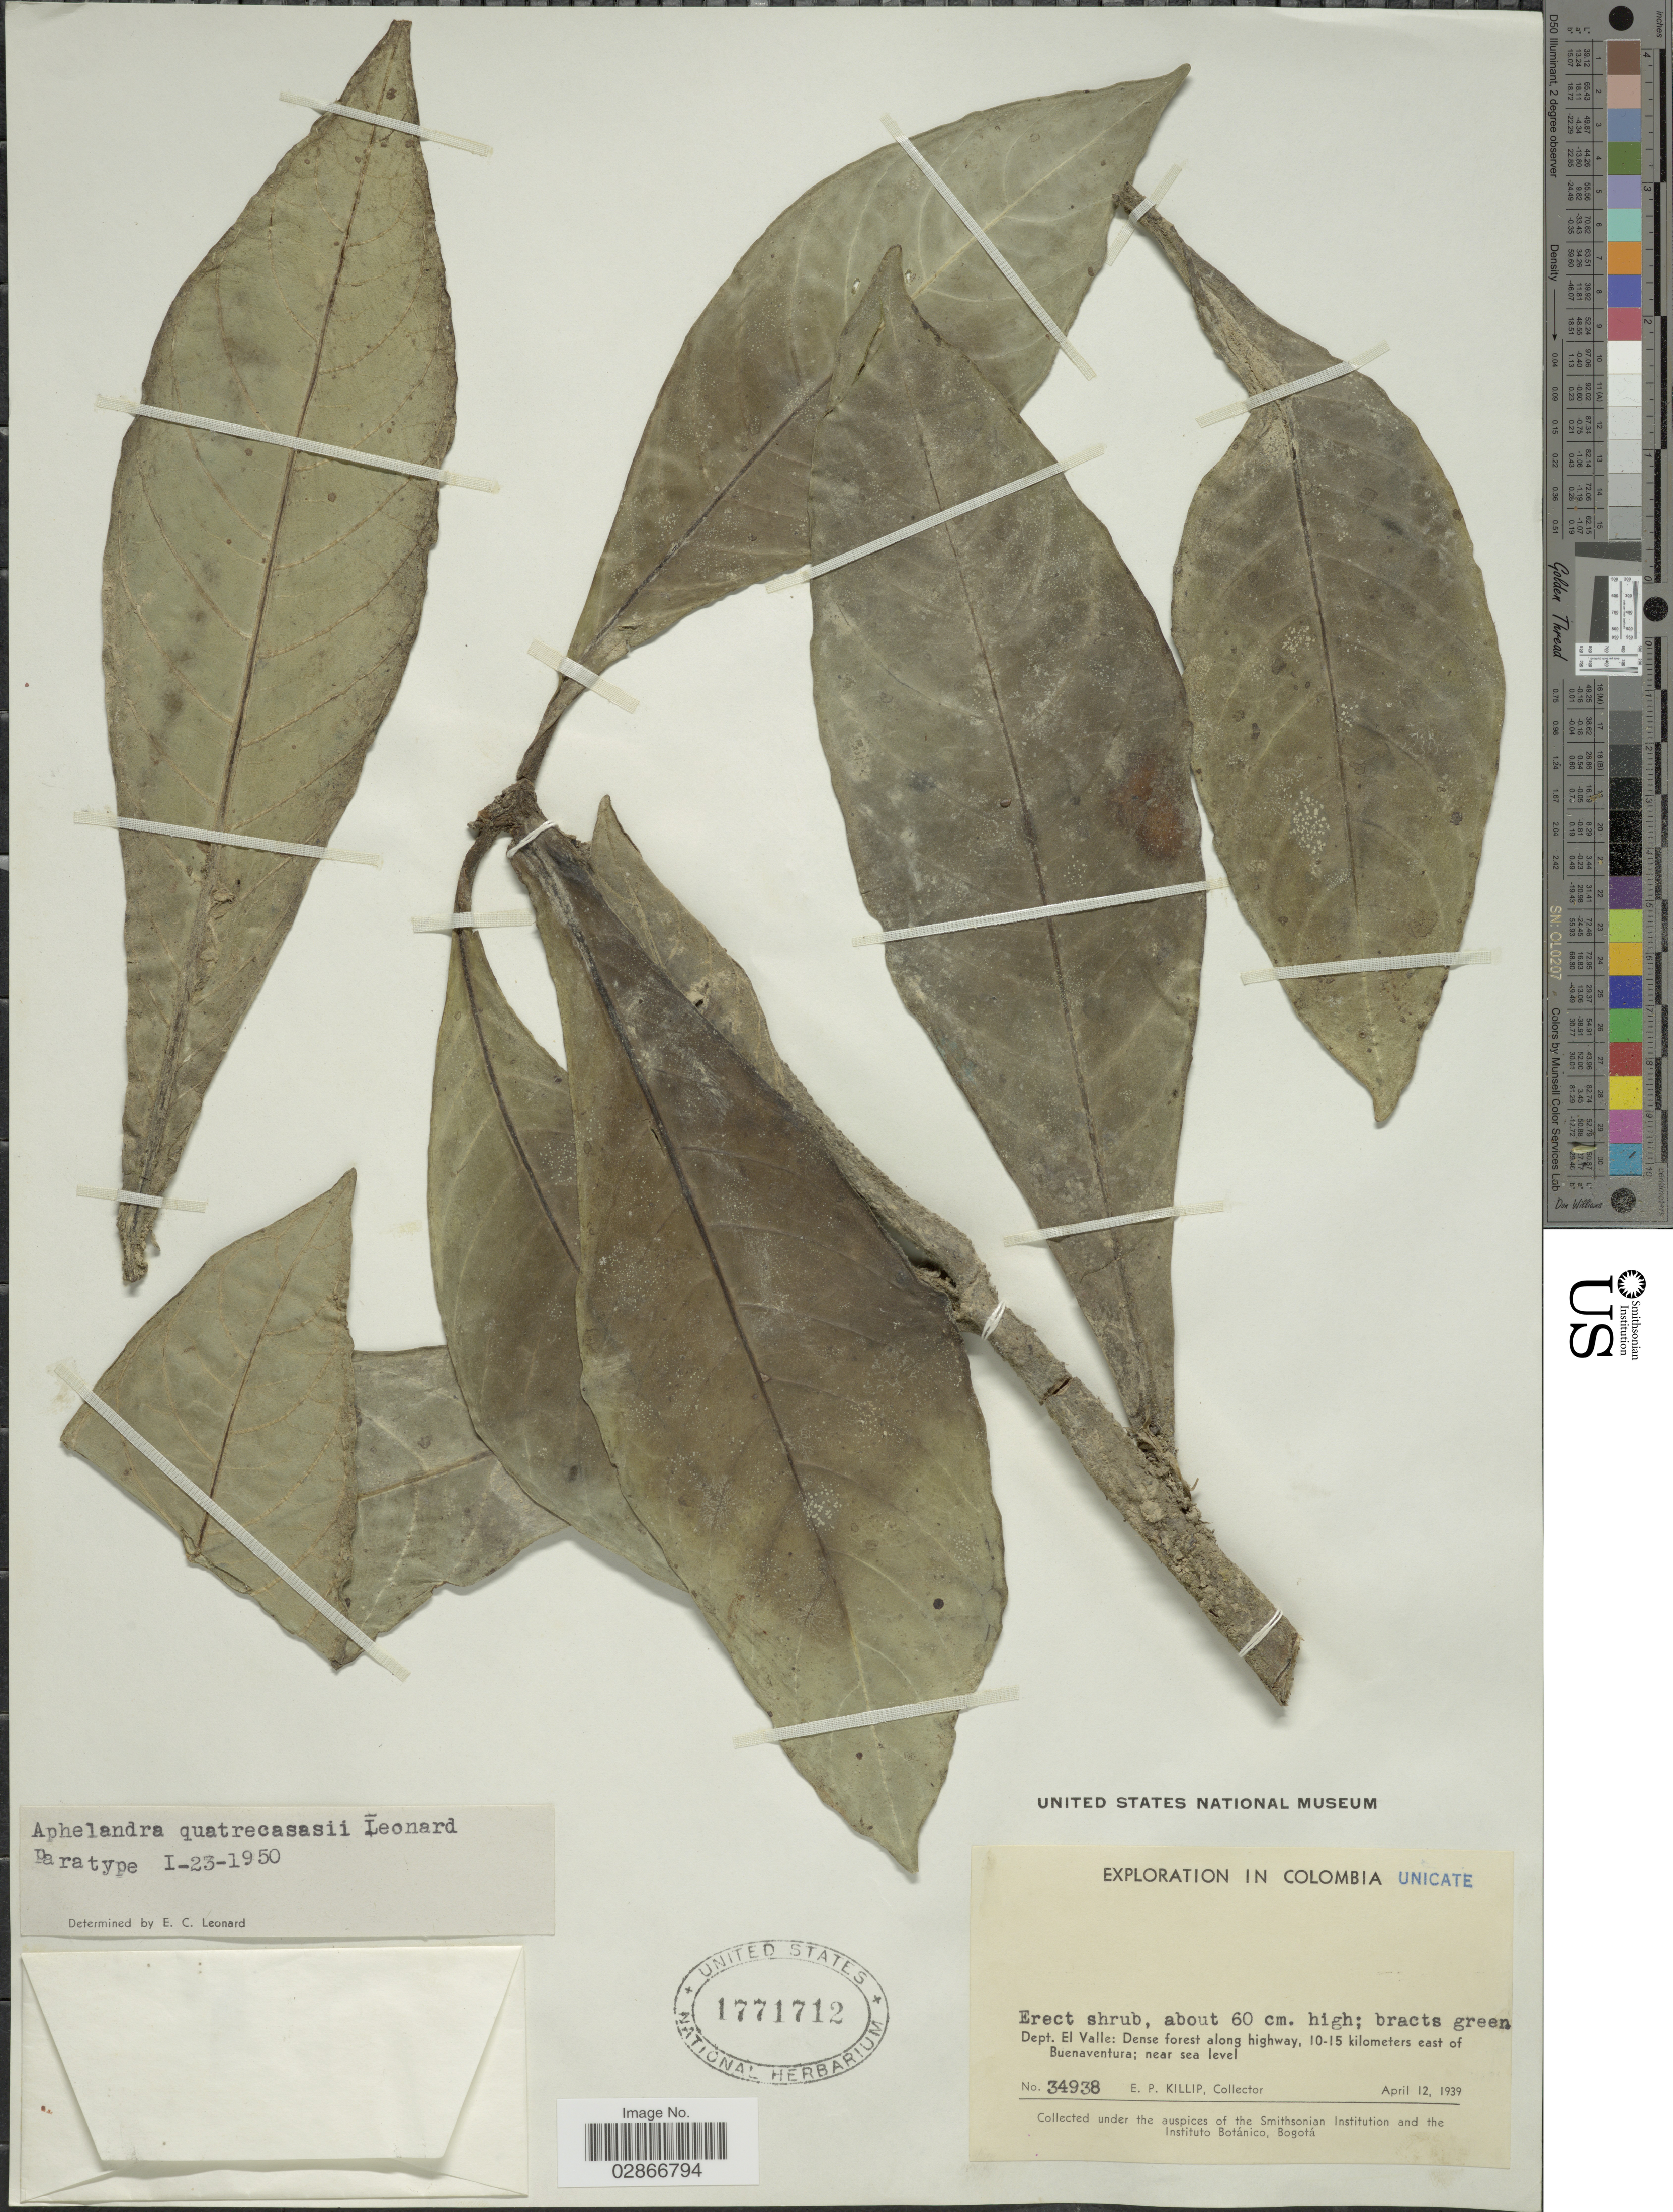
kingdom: Plantae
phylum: Tracheophyta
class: Magnoliopsida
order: Lamiales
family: Acanthaceae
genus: Aphelandra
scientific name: Aphelandra cuatrecasasii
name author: Leonard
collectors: E. P. Killip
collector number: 34938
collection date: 1939-04-12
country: Colombia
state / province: Valle del Cauca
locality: Dept. El Valle: Dense forest along highway, 10-15 kilometers east of Buenaventura.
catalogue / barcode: US 1771712